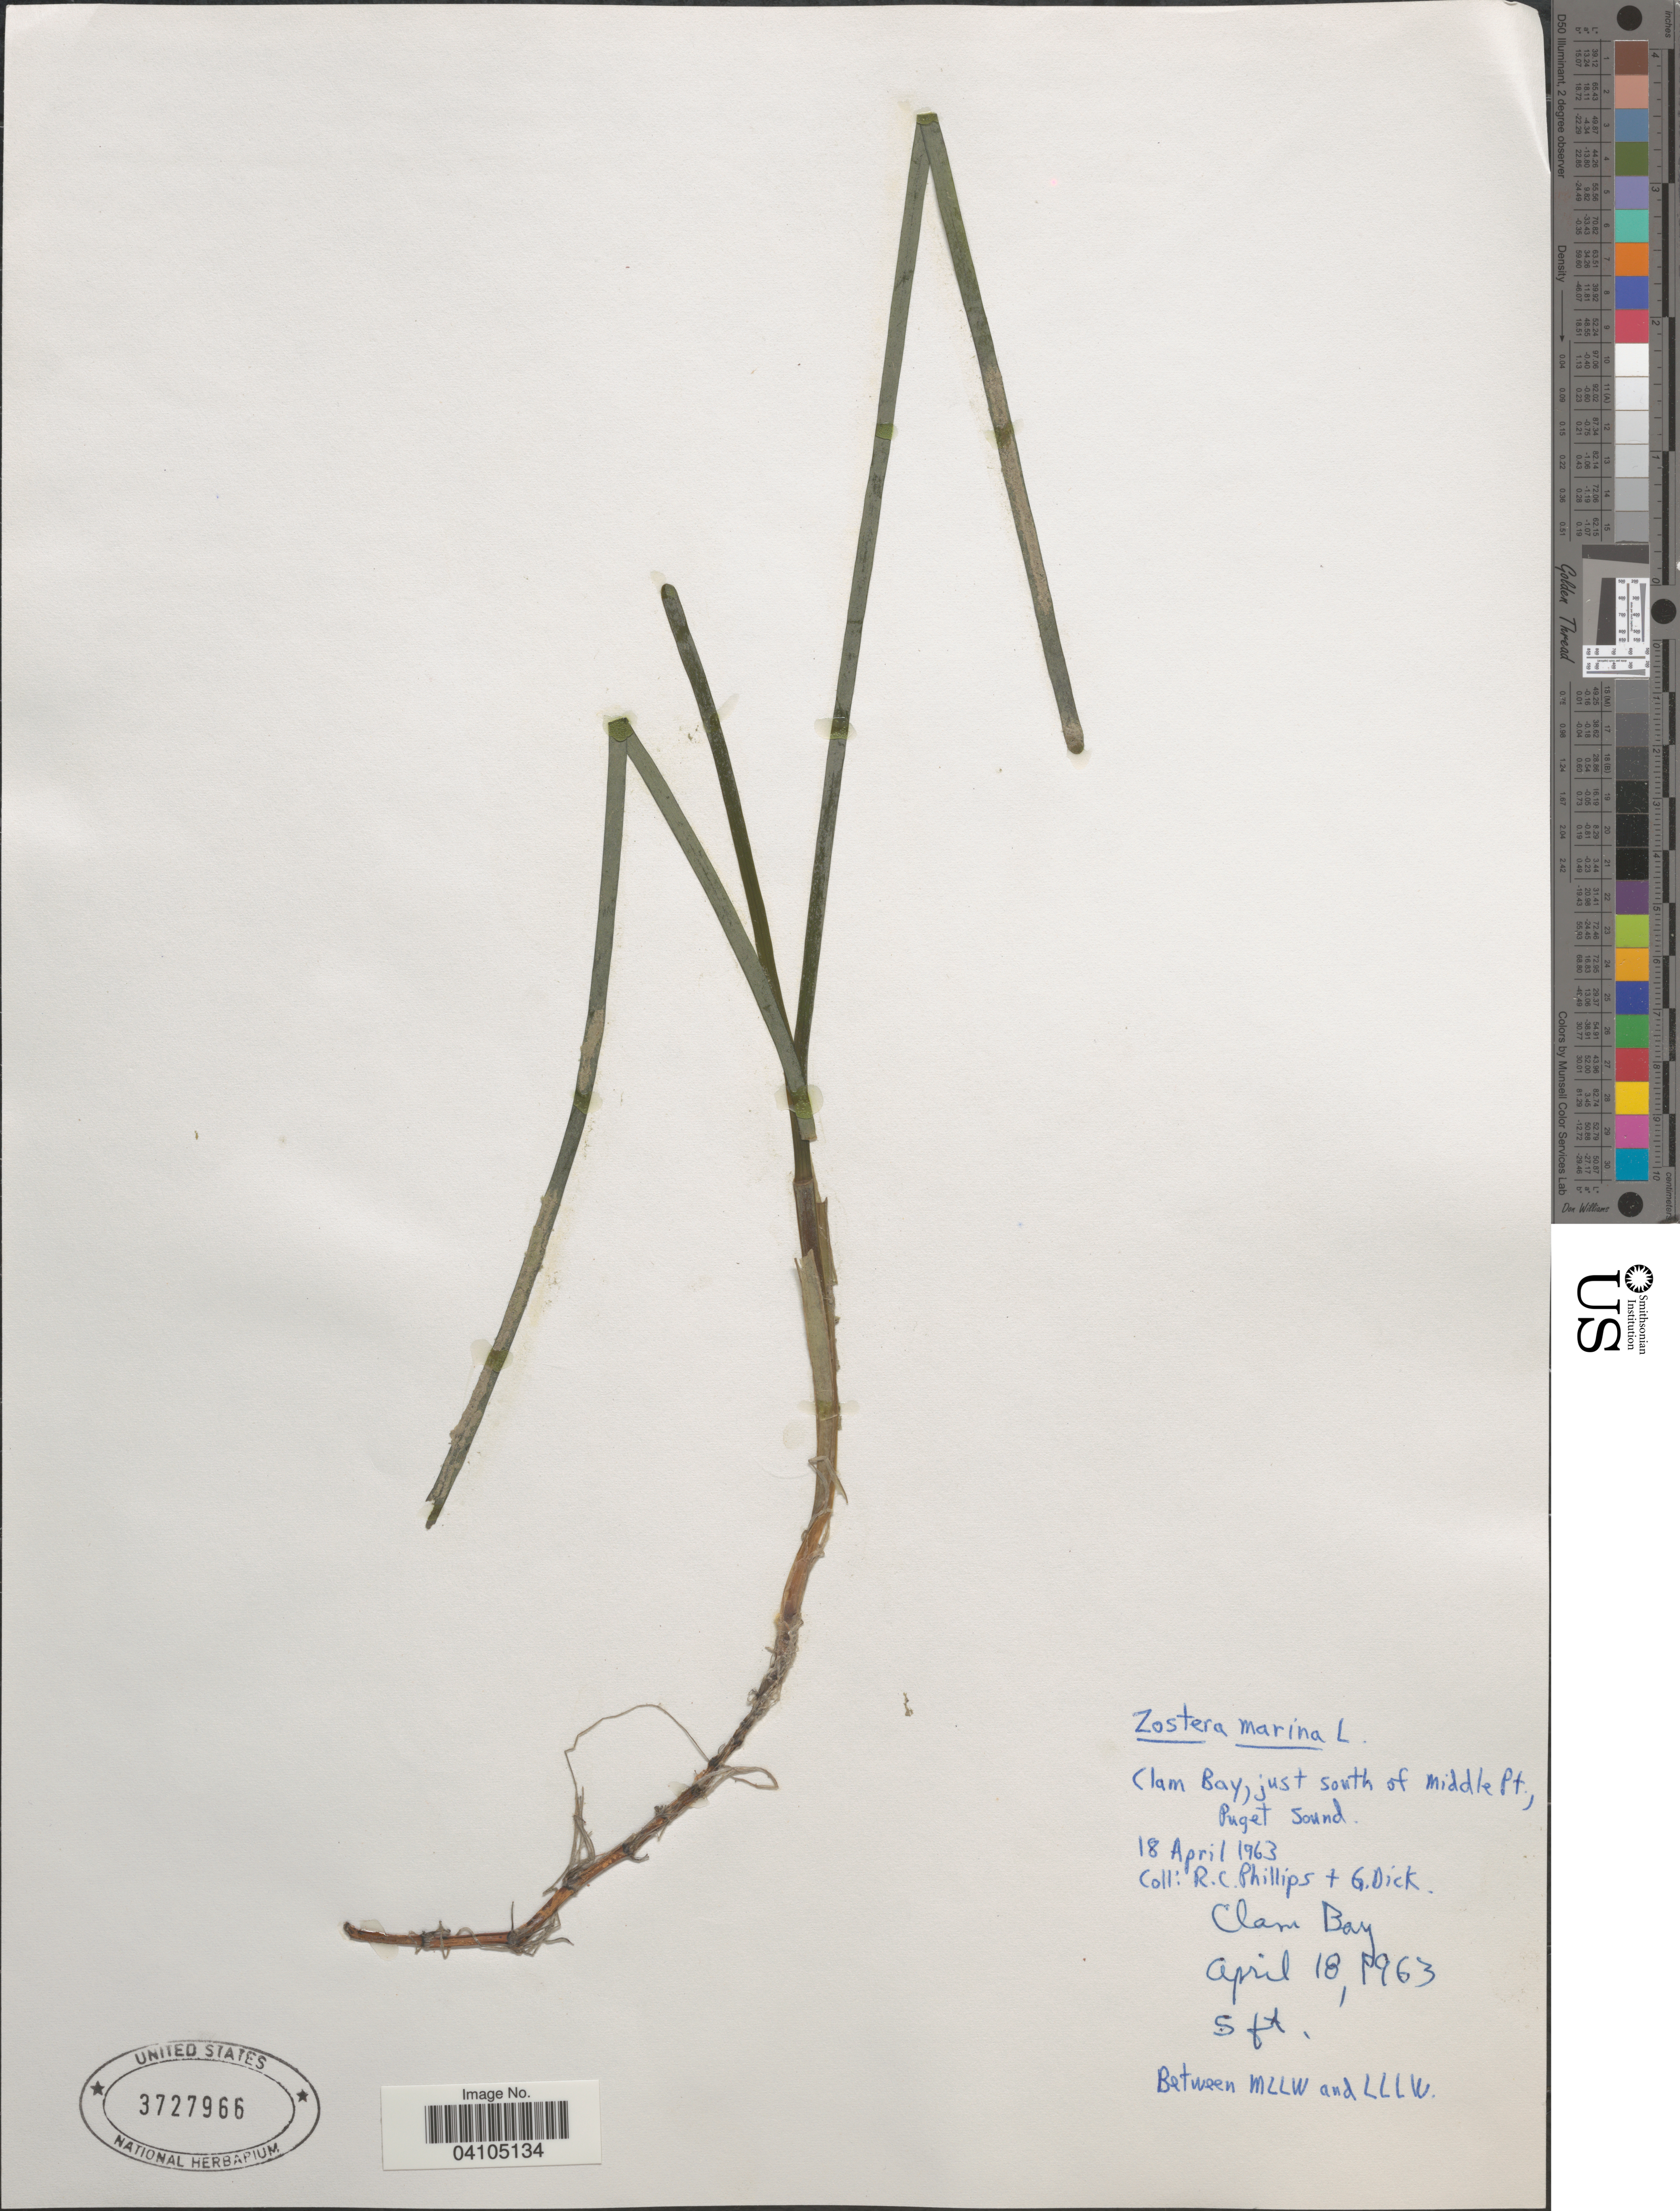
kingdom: Plantae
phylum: Tracheophyta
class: Liliopsida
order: Alismatales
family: Zosteraceae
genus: Zostera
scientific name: Zostera marina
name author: L.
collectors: R. C. Phillips & G. Dick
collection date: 1963-04-18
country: United States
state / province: Washington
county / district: King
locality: Clam Bay, just south of Middle Pt., Puget Sound.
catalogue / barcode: US 3727966